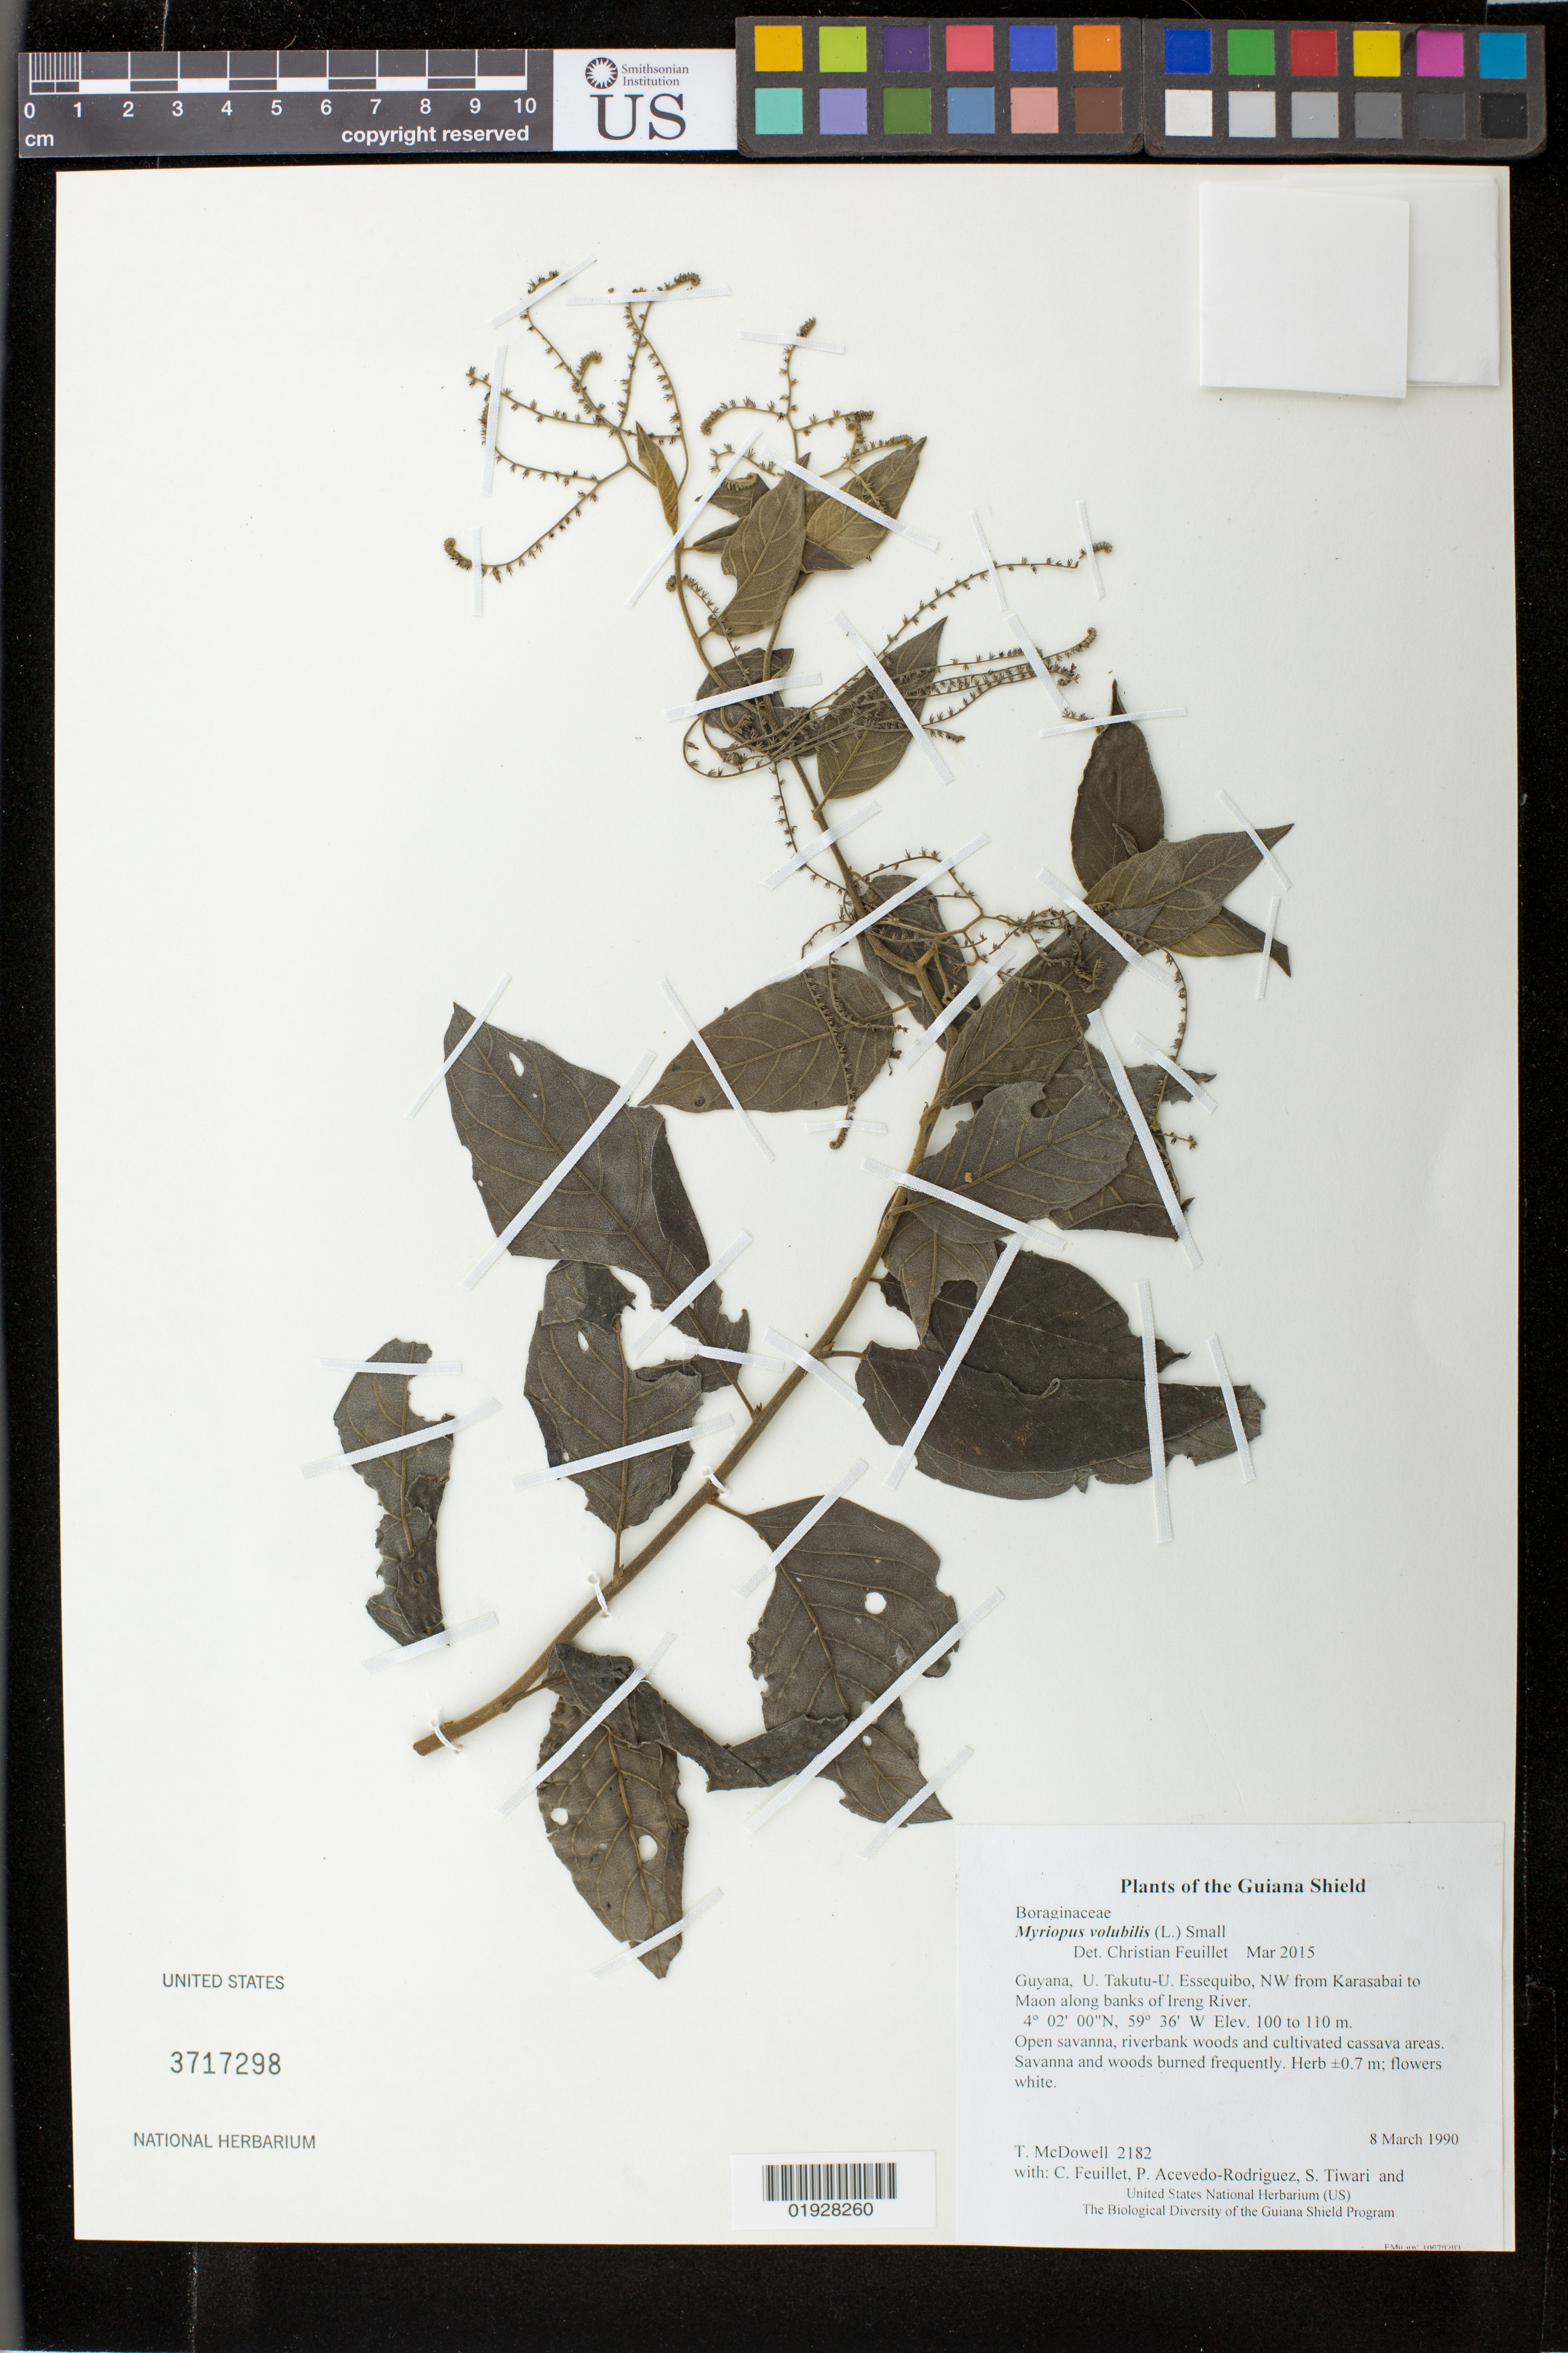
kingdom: Plantae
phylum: Tracheophyta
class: Magnoliopsida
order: Boraginales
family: Heliotropiaceae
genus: Myriopus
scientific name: Myriopus volubilis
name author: (L.) Small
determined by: Feuillet, C.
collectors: T. McDowell, C. Feuillet, P. Acevedo-Rodr., S. Tiwari & A. Raphael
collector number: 2182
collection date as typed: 8 March 1990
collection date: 1990-03-08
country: Guyana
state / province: U. Takutu-U. Essequibo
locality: NW from Karasabai to Maon along banks of Ireng River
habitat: Open savanna, riverbank woods and cultivated cassava areas. Savanna and woods burned frequently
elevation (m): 100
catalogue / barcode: US 3717298